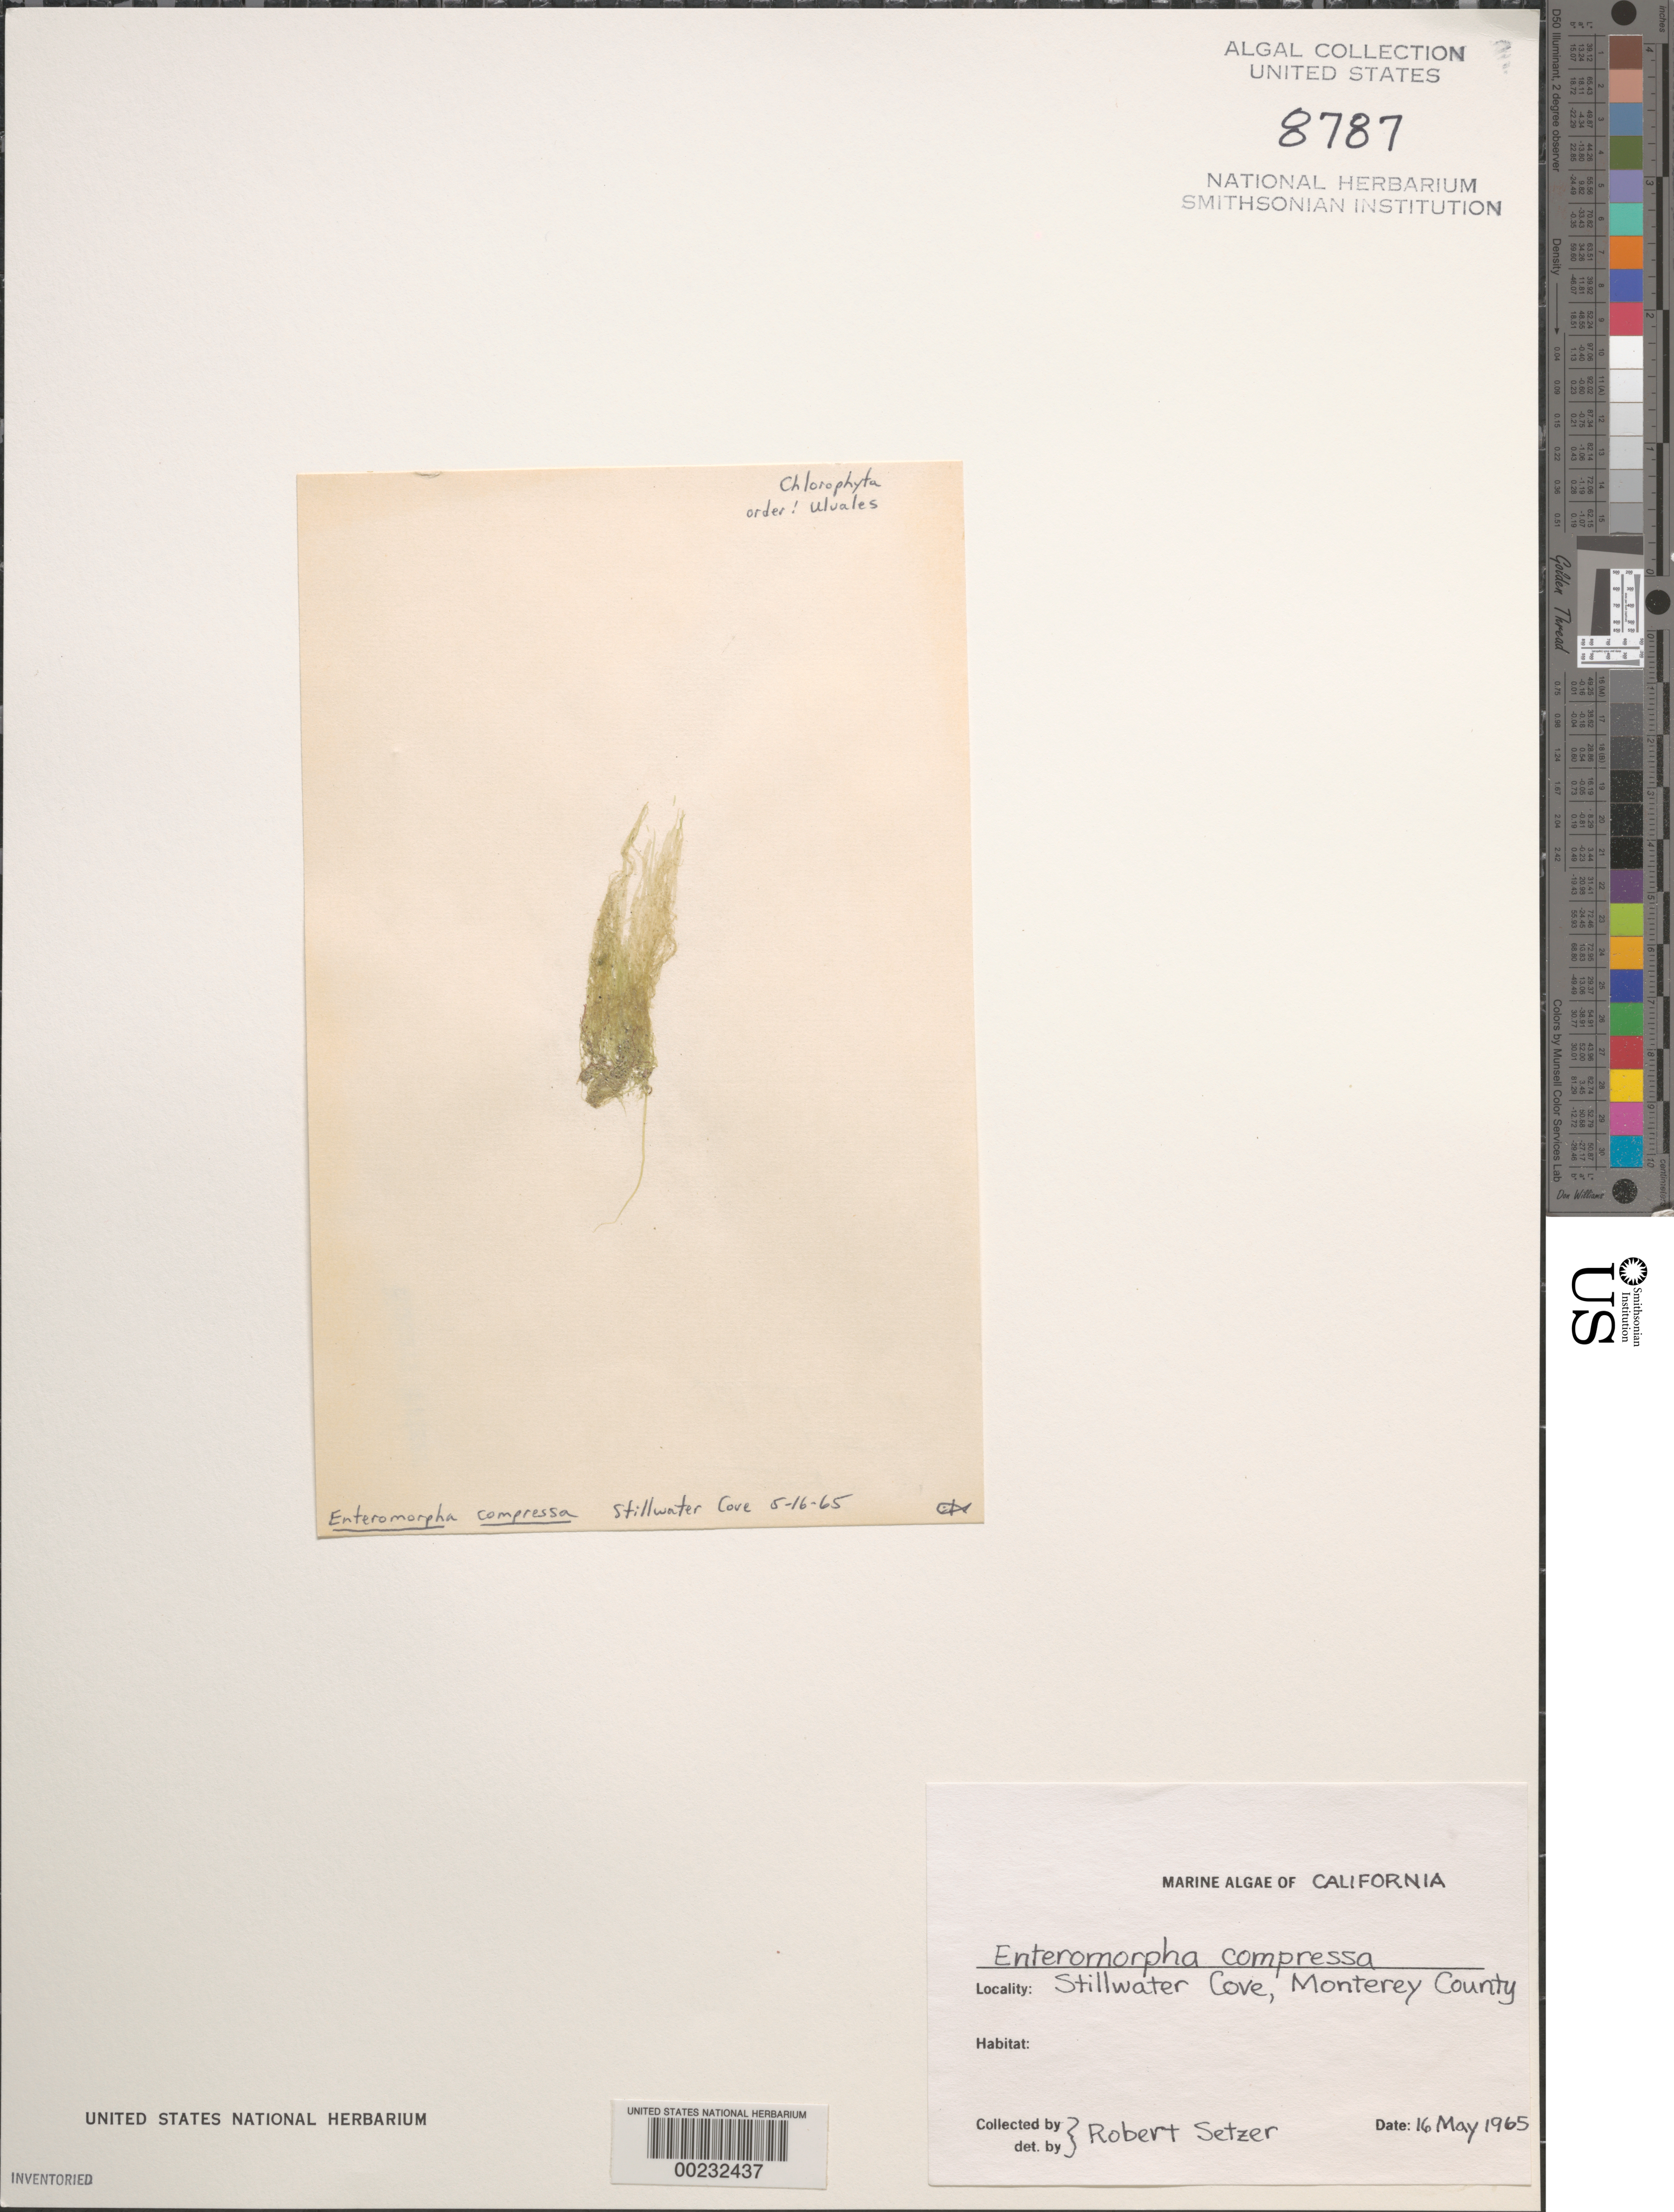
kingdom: Plantae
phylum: Chlorophyta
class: Ulvophyceae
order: Ulvales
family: Ulvaceae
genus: Ulva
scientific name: Ulva compressa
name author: L.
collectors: R. Setzer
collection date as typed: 16 May 1965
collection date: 1965-05-16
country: United States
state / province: California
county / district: Monterey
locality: Stillwater Cove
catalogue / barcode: US 8787